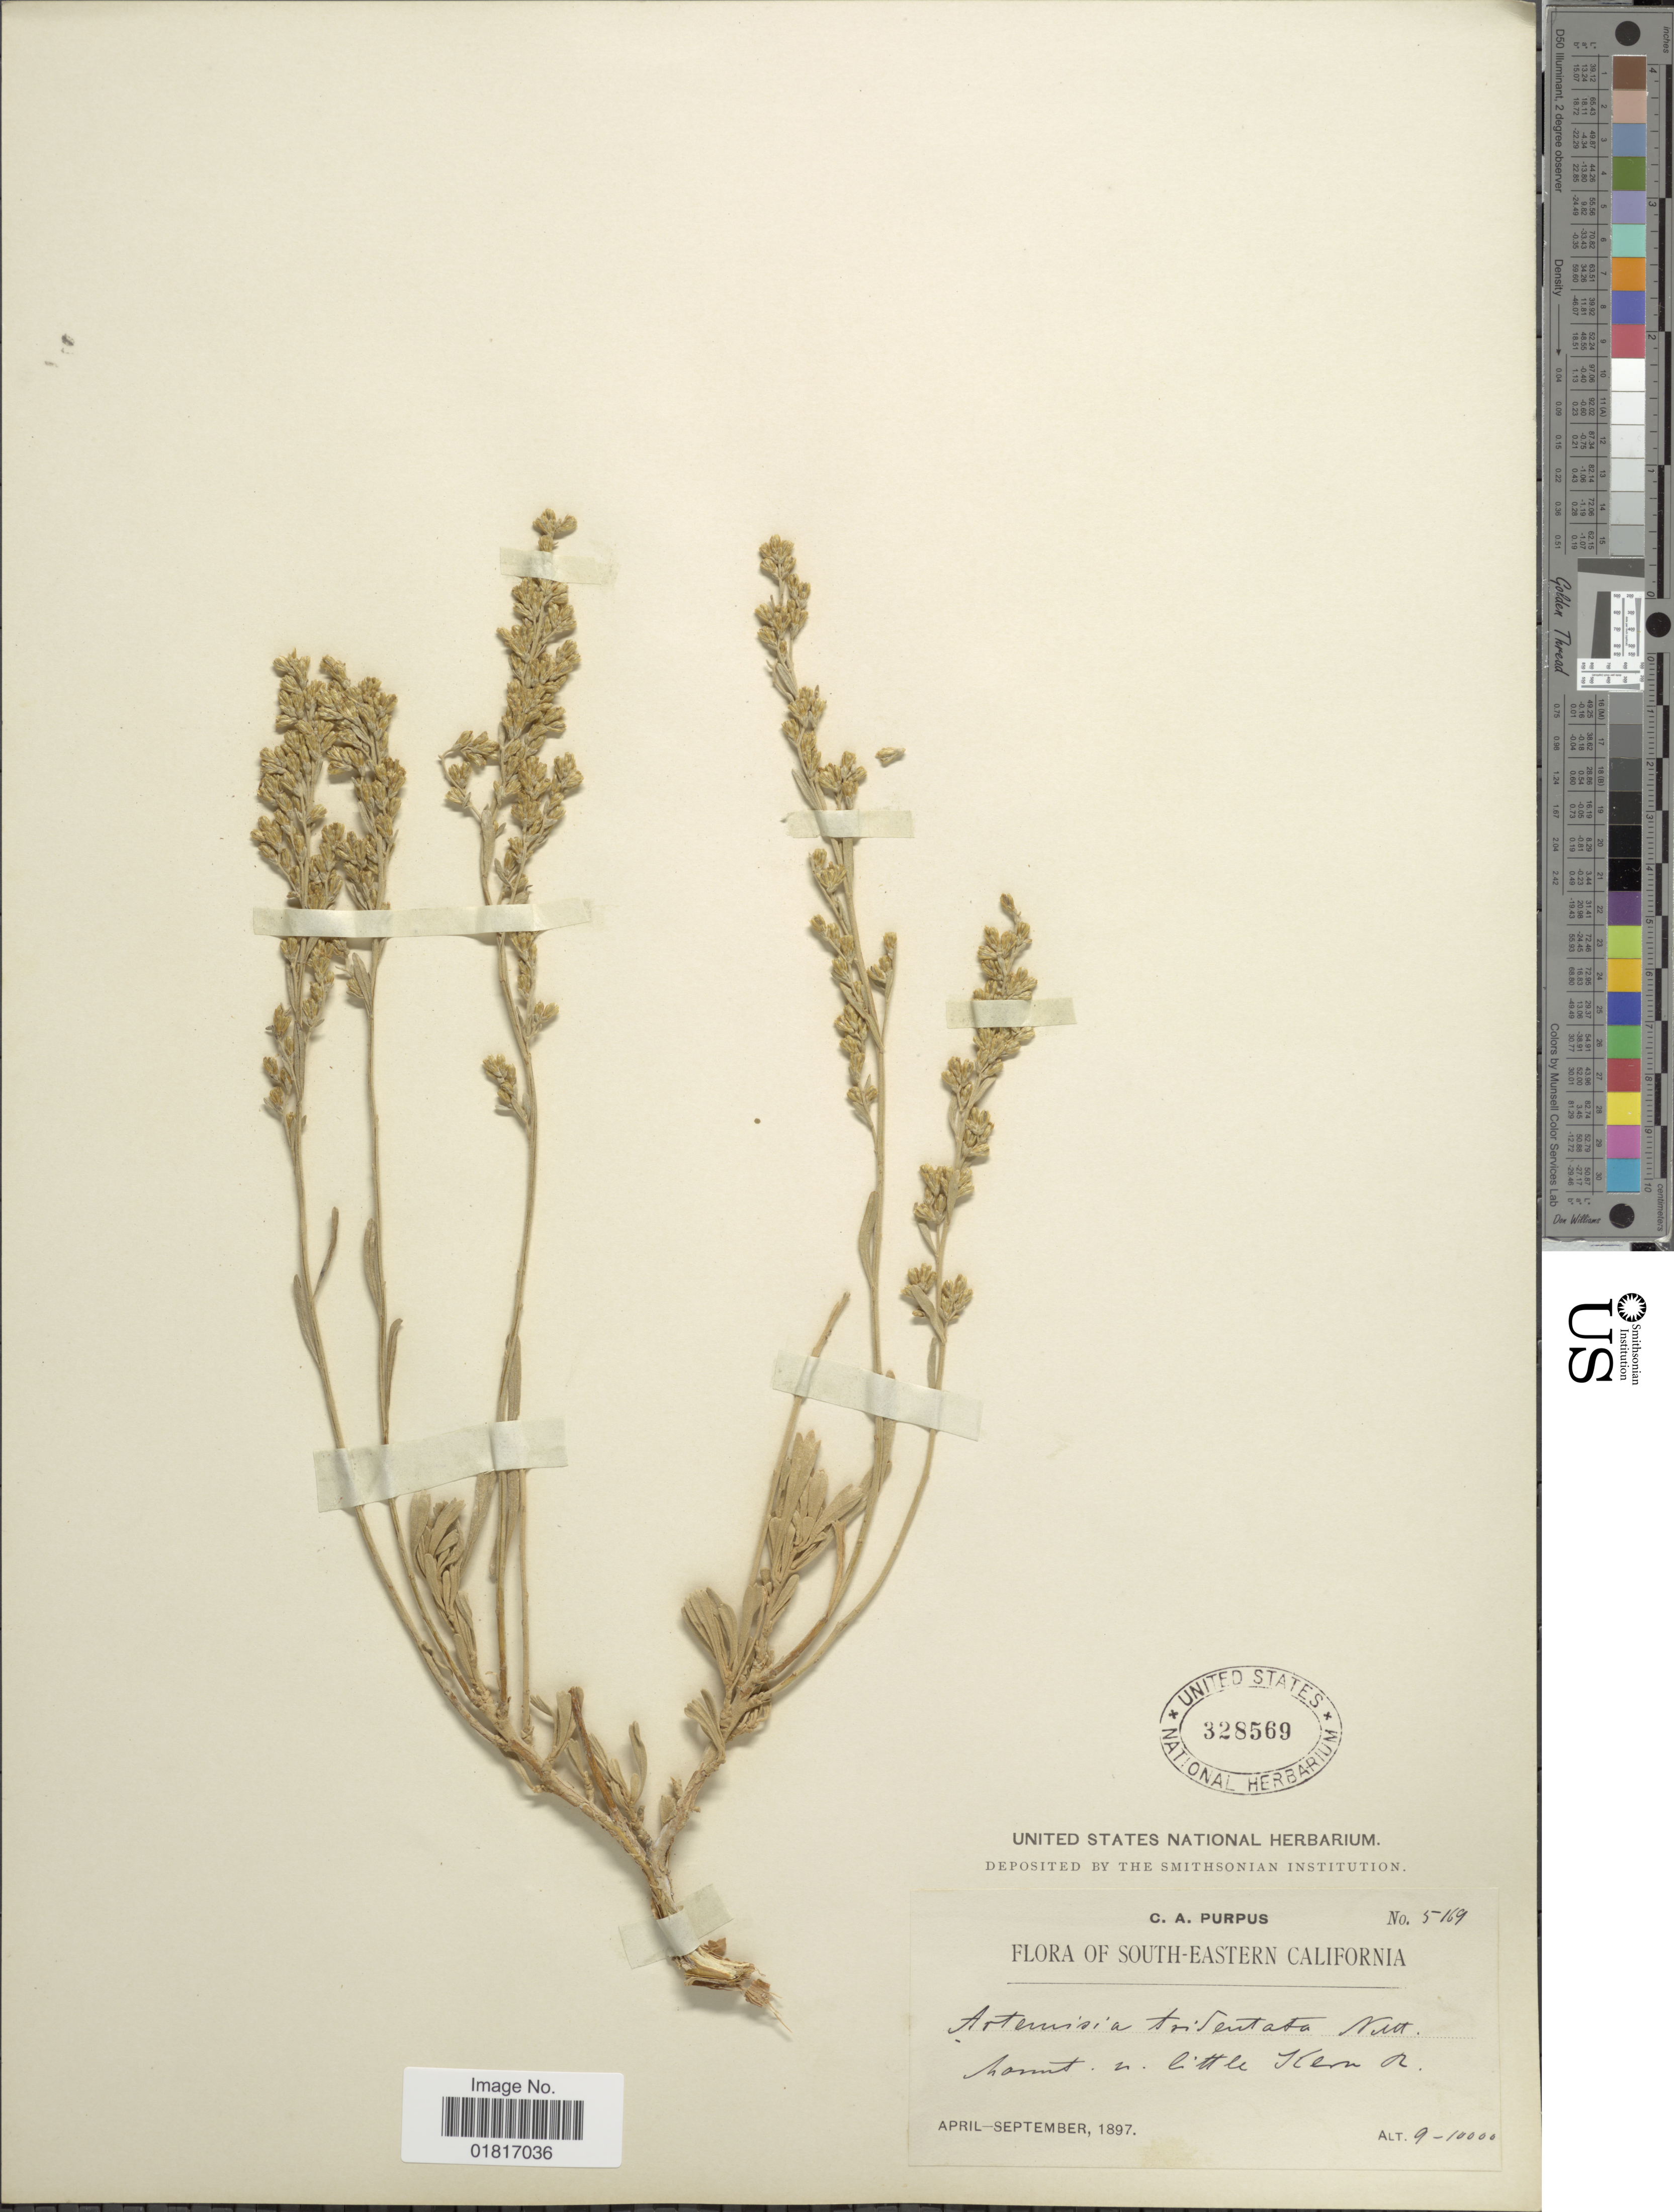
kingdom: Plantae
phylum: Tracheophyta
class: Magnoliopsida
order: Asterales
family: Asteraceae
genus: Artemisia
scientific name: Artemisia tridentata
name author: Nutt.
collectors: C. A. Purpus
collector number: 5169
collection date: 1897-04/1897-09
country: United States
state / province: California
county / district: Kern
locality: South-eastern California, Little kern R.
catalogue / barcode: US 328569